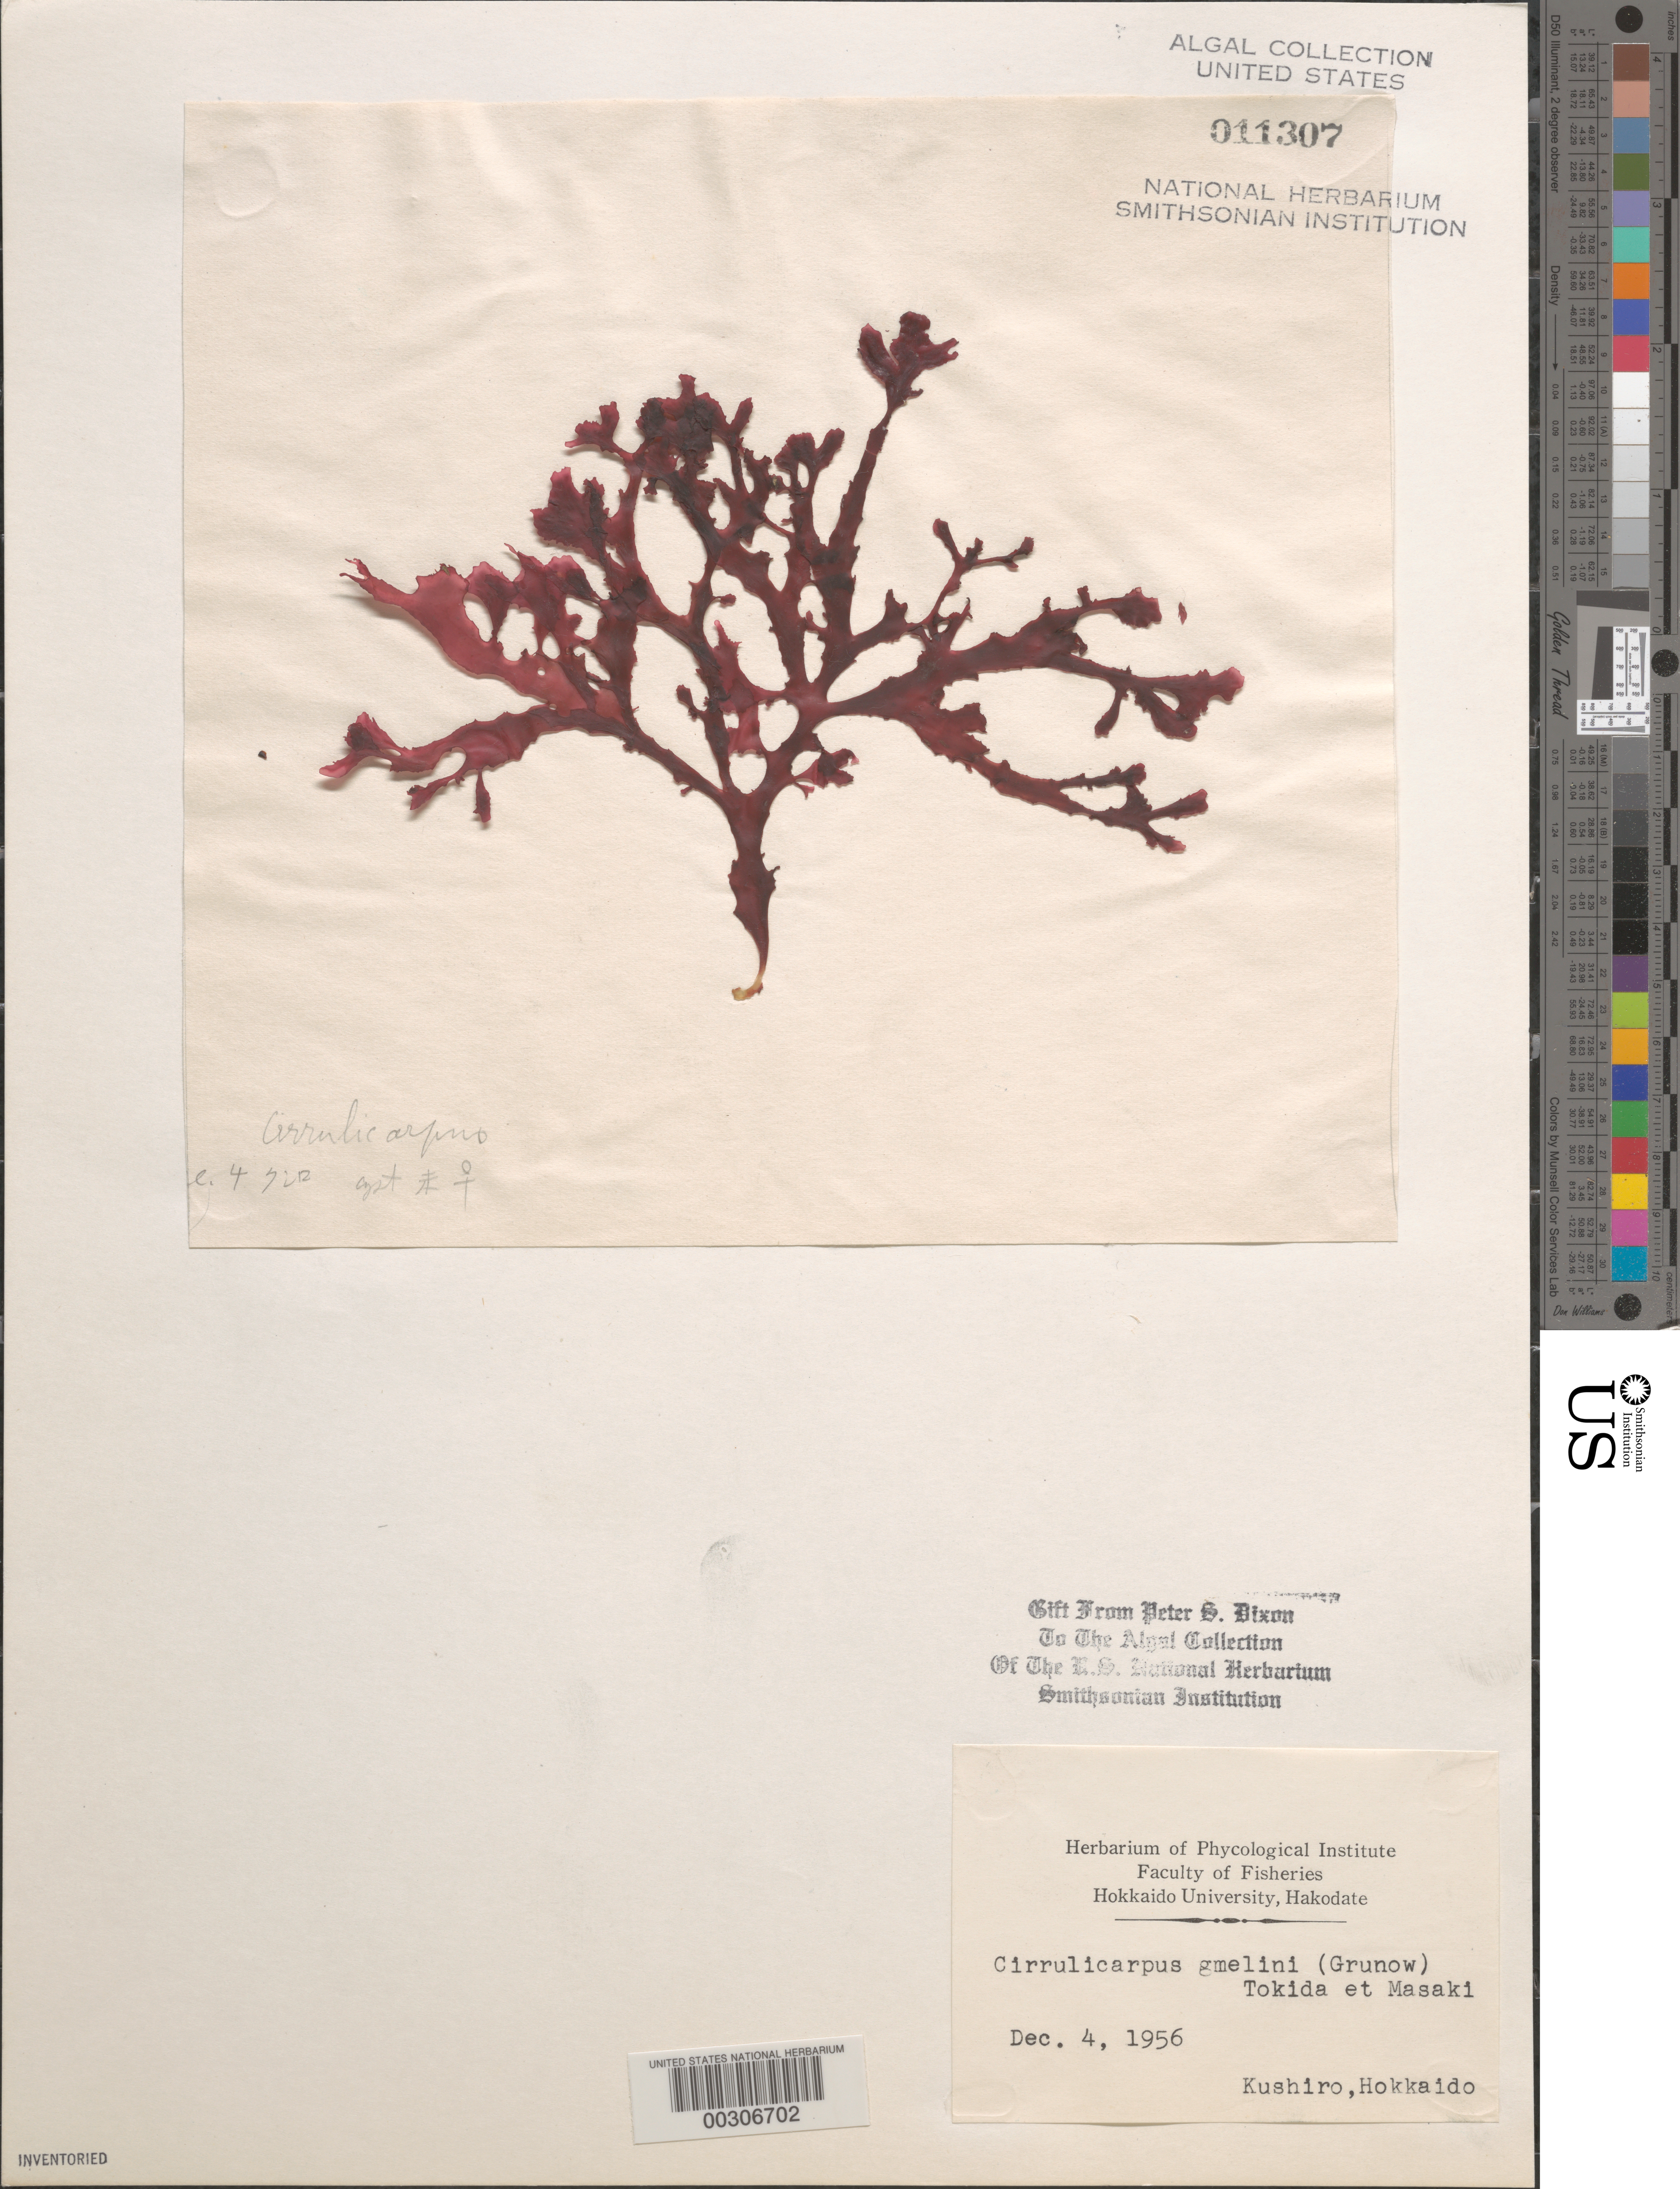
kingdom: Plantae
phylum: Rhodophyta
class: Florideophyceae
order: Halymeniales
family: Halymeniaceae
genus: Cryptonemia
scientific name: Cryptonemia palmetta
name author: (S.G.Gmelin) Woelkerling et al.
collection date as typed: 04 Dec 1956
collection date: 1956-12-04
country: Japan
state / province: Hokkaido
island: Hokkaido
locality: Kushiro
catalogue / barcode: US 11307